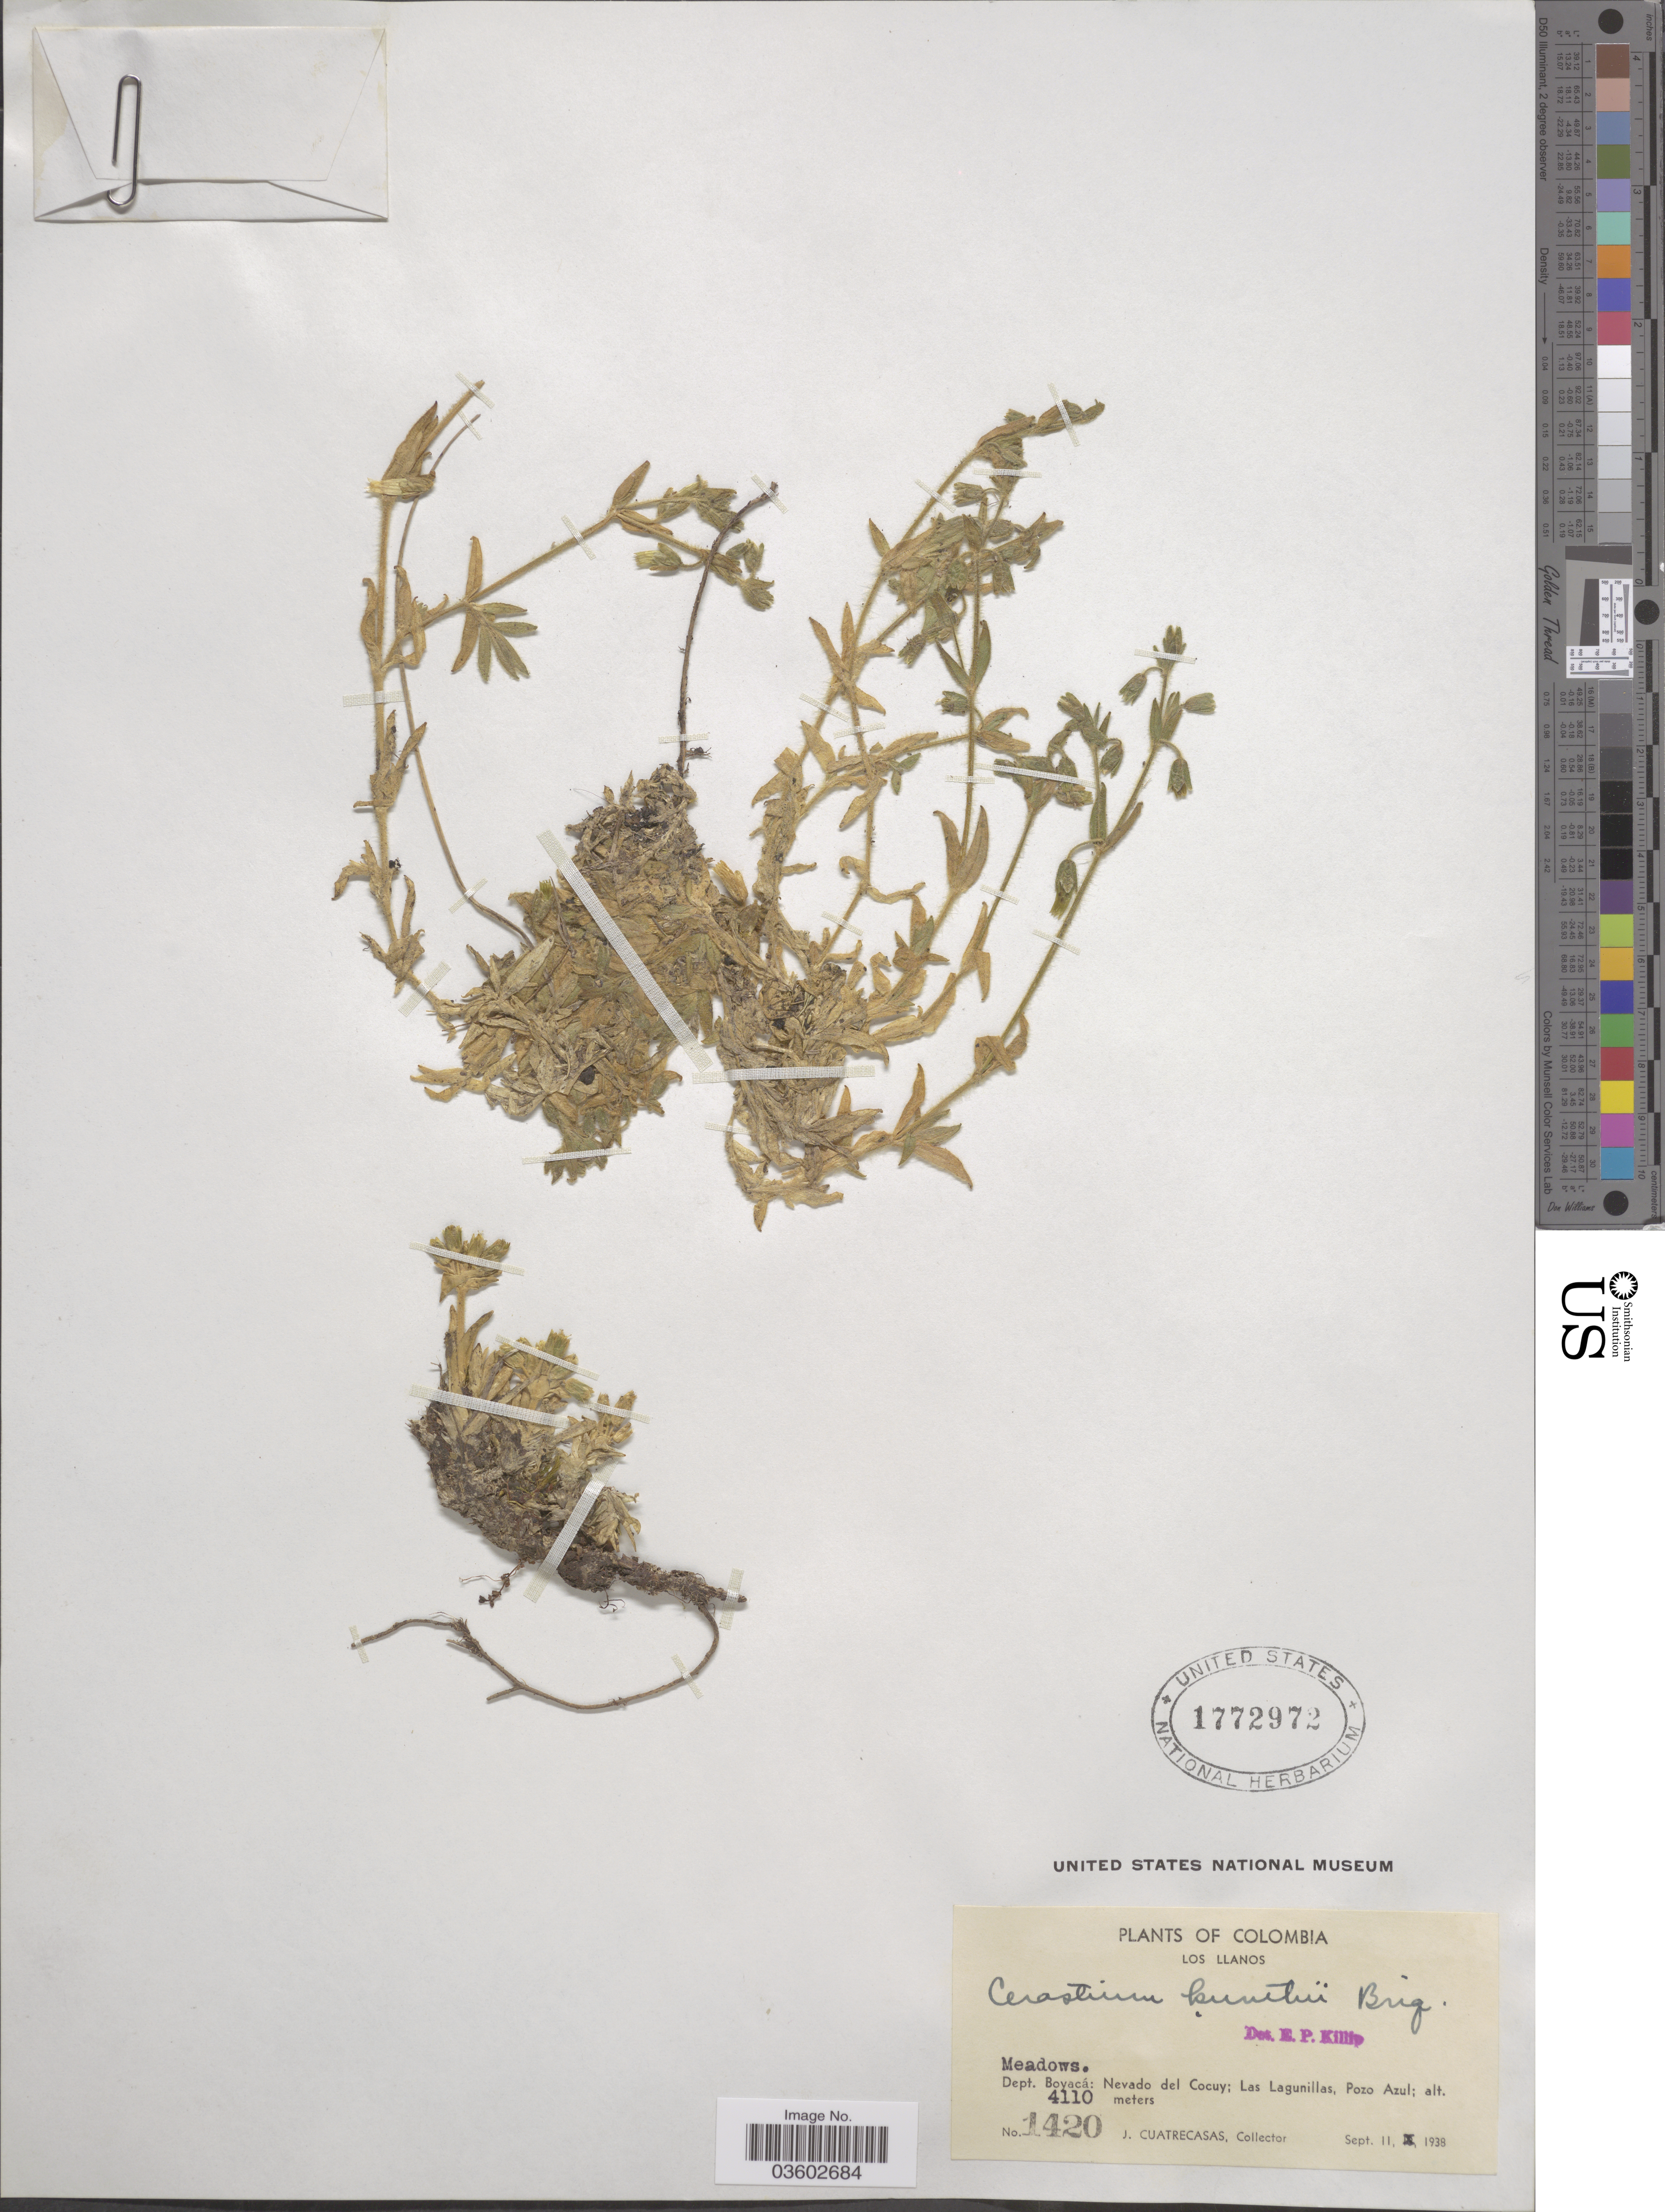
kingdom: Plantae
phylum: Tracheophyta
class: Magnoliopsida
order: Caryophyllales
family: Caryophyllaceae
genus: Cerastium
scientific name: Cerastium kunthii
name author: Briq.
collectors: J. Cuatrecasas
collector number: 1420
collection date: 1938-09-11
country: Colombia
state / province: Boyacá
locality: Los Llanos. Dept. Boyacá: Nevado del Cocuy; Las Lagunillas, Pozo Azul.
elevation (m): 4110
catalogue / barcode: US 1772972